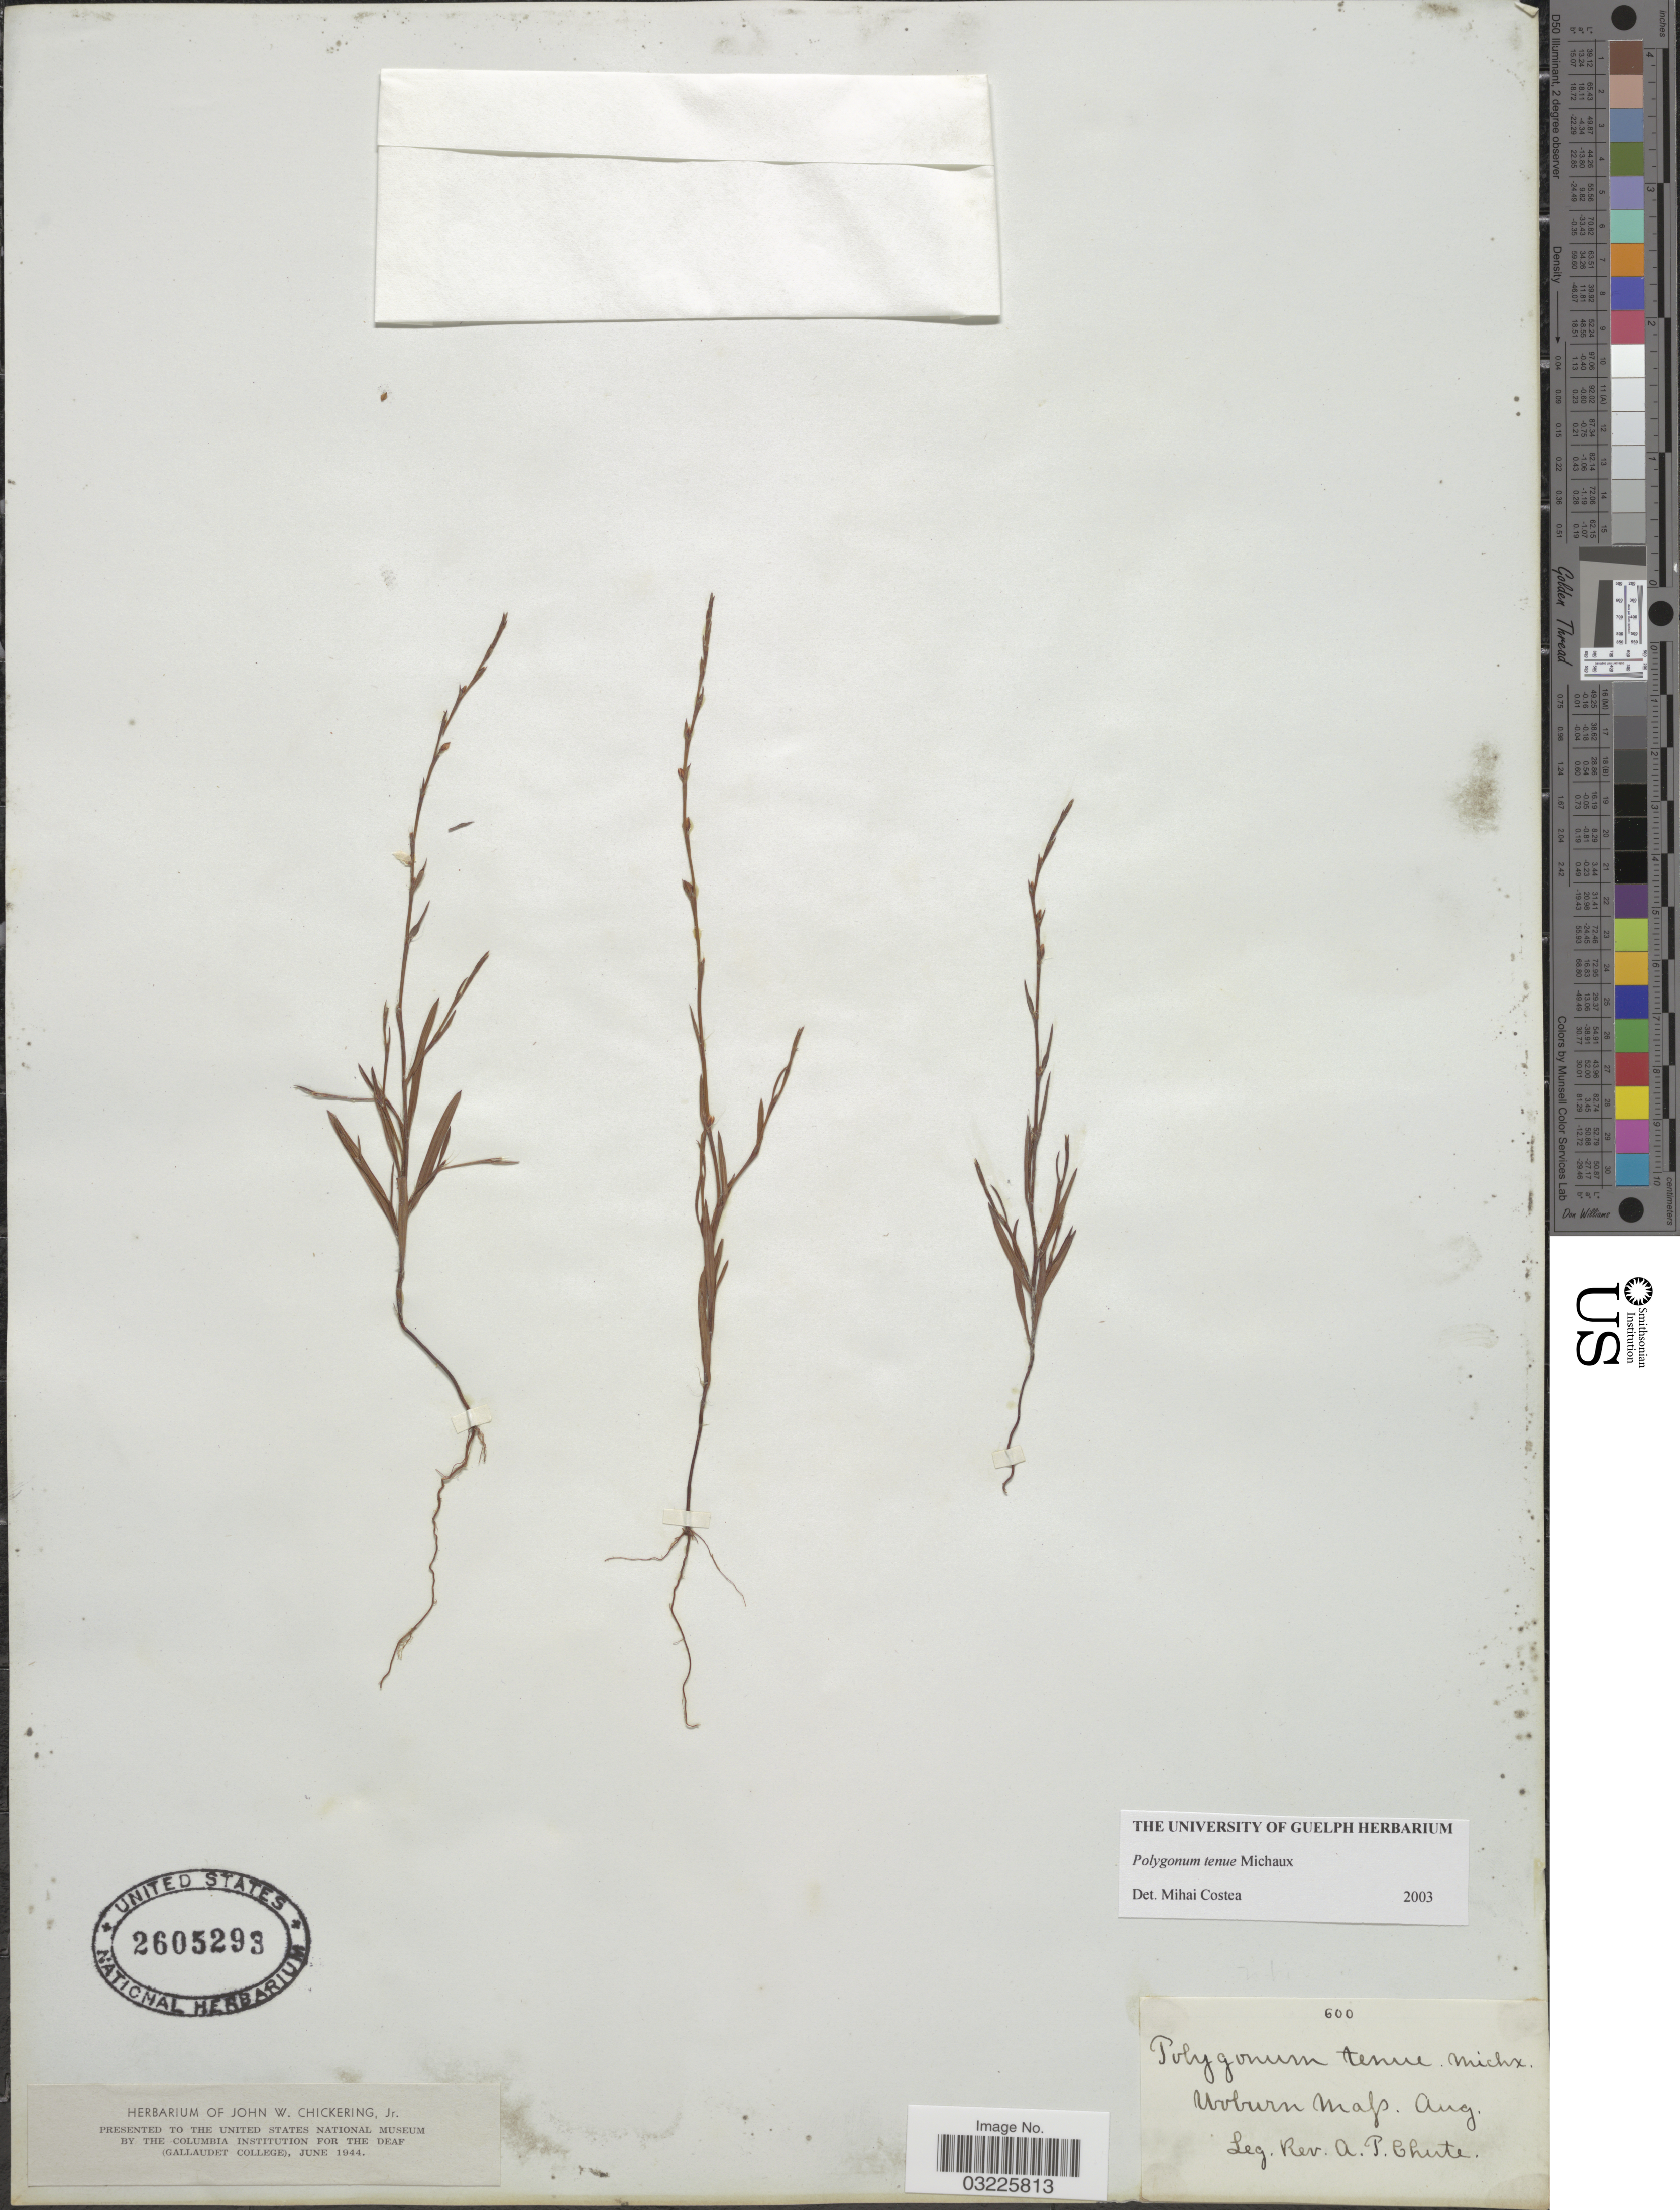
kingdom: Plantae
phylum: Tracheophyta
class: Magnoliopsida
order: Caryophyllales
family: Polygonaceae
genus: Polygonum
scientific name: Polygonum tenue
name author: F. Michx.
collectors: A. Chute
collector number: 600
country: United States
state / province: Massachusetts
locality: Auburn.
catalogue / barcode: US 2605293